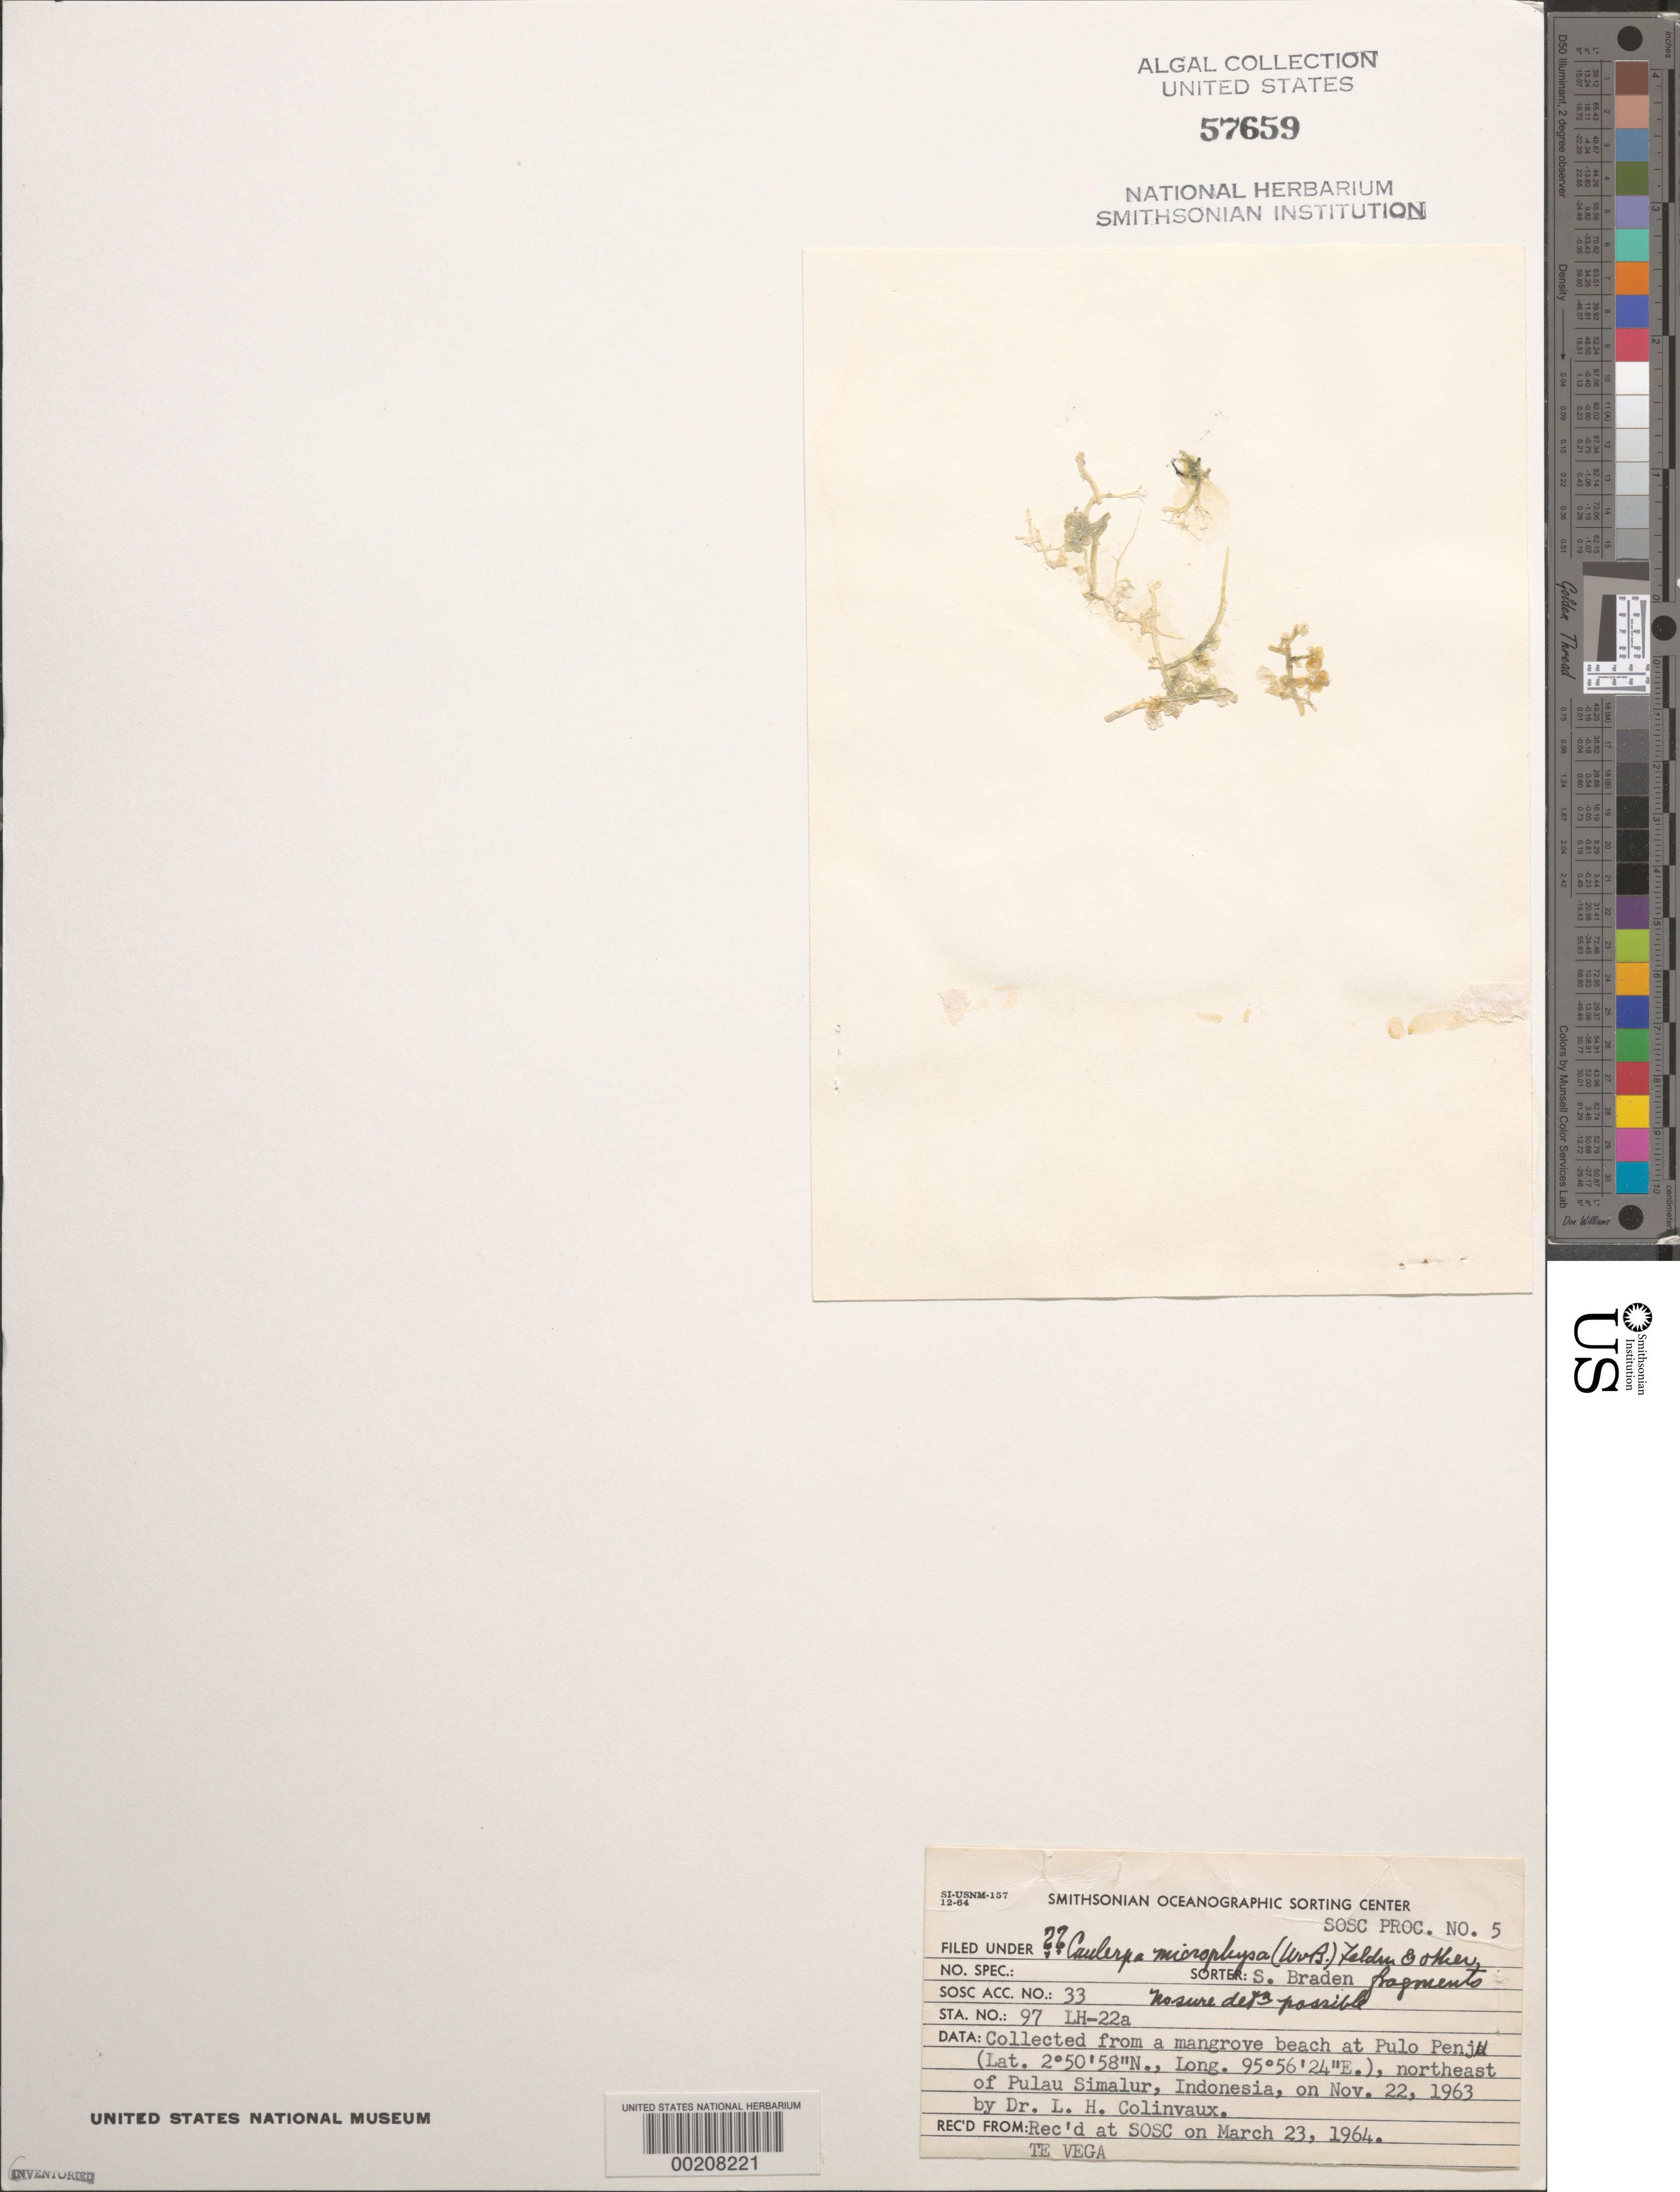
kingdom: Plantae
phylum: Chlorophyta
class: Ulvophyceae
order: Bryopsidales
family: Caulerpaceae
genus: Caulerpa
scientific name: Caulerpa microphysa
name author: (Weber Bosse) Feldmann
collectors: L. Hillis-Colinvaux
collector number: Lh-22a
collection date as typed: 22 Nov 1963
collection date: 1963-11-22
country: Indonesia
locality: Pulo penju, northeast of pulau simalur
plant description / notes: Te Vega Cruise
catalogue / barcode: US 57659